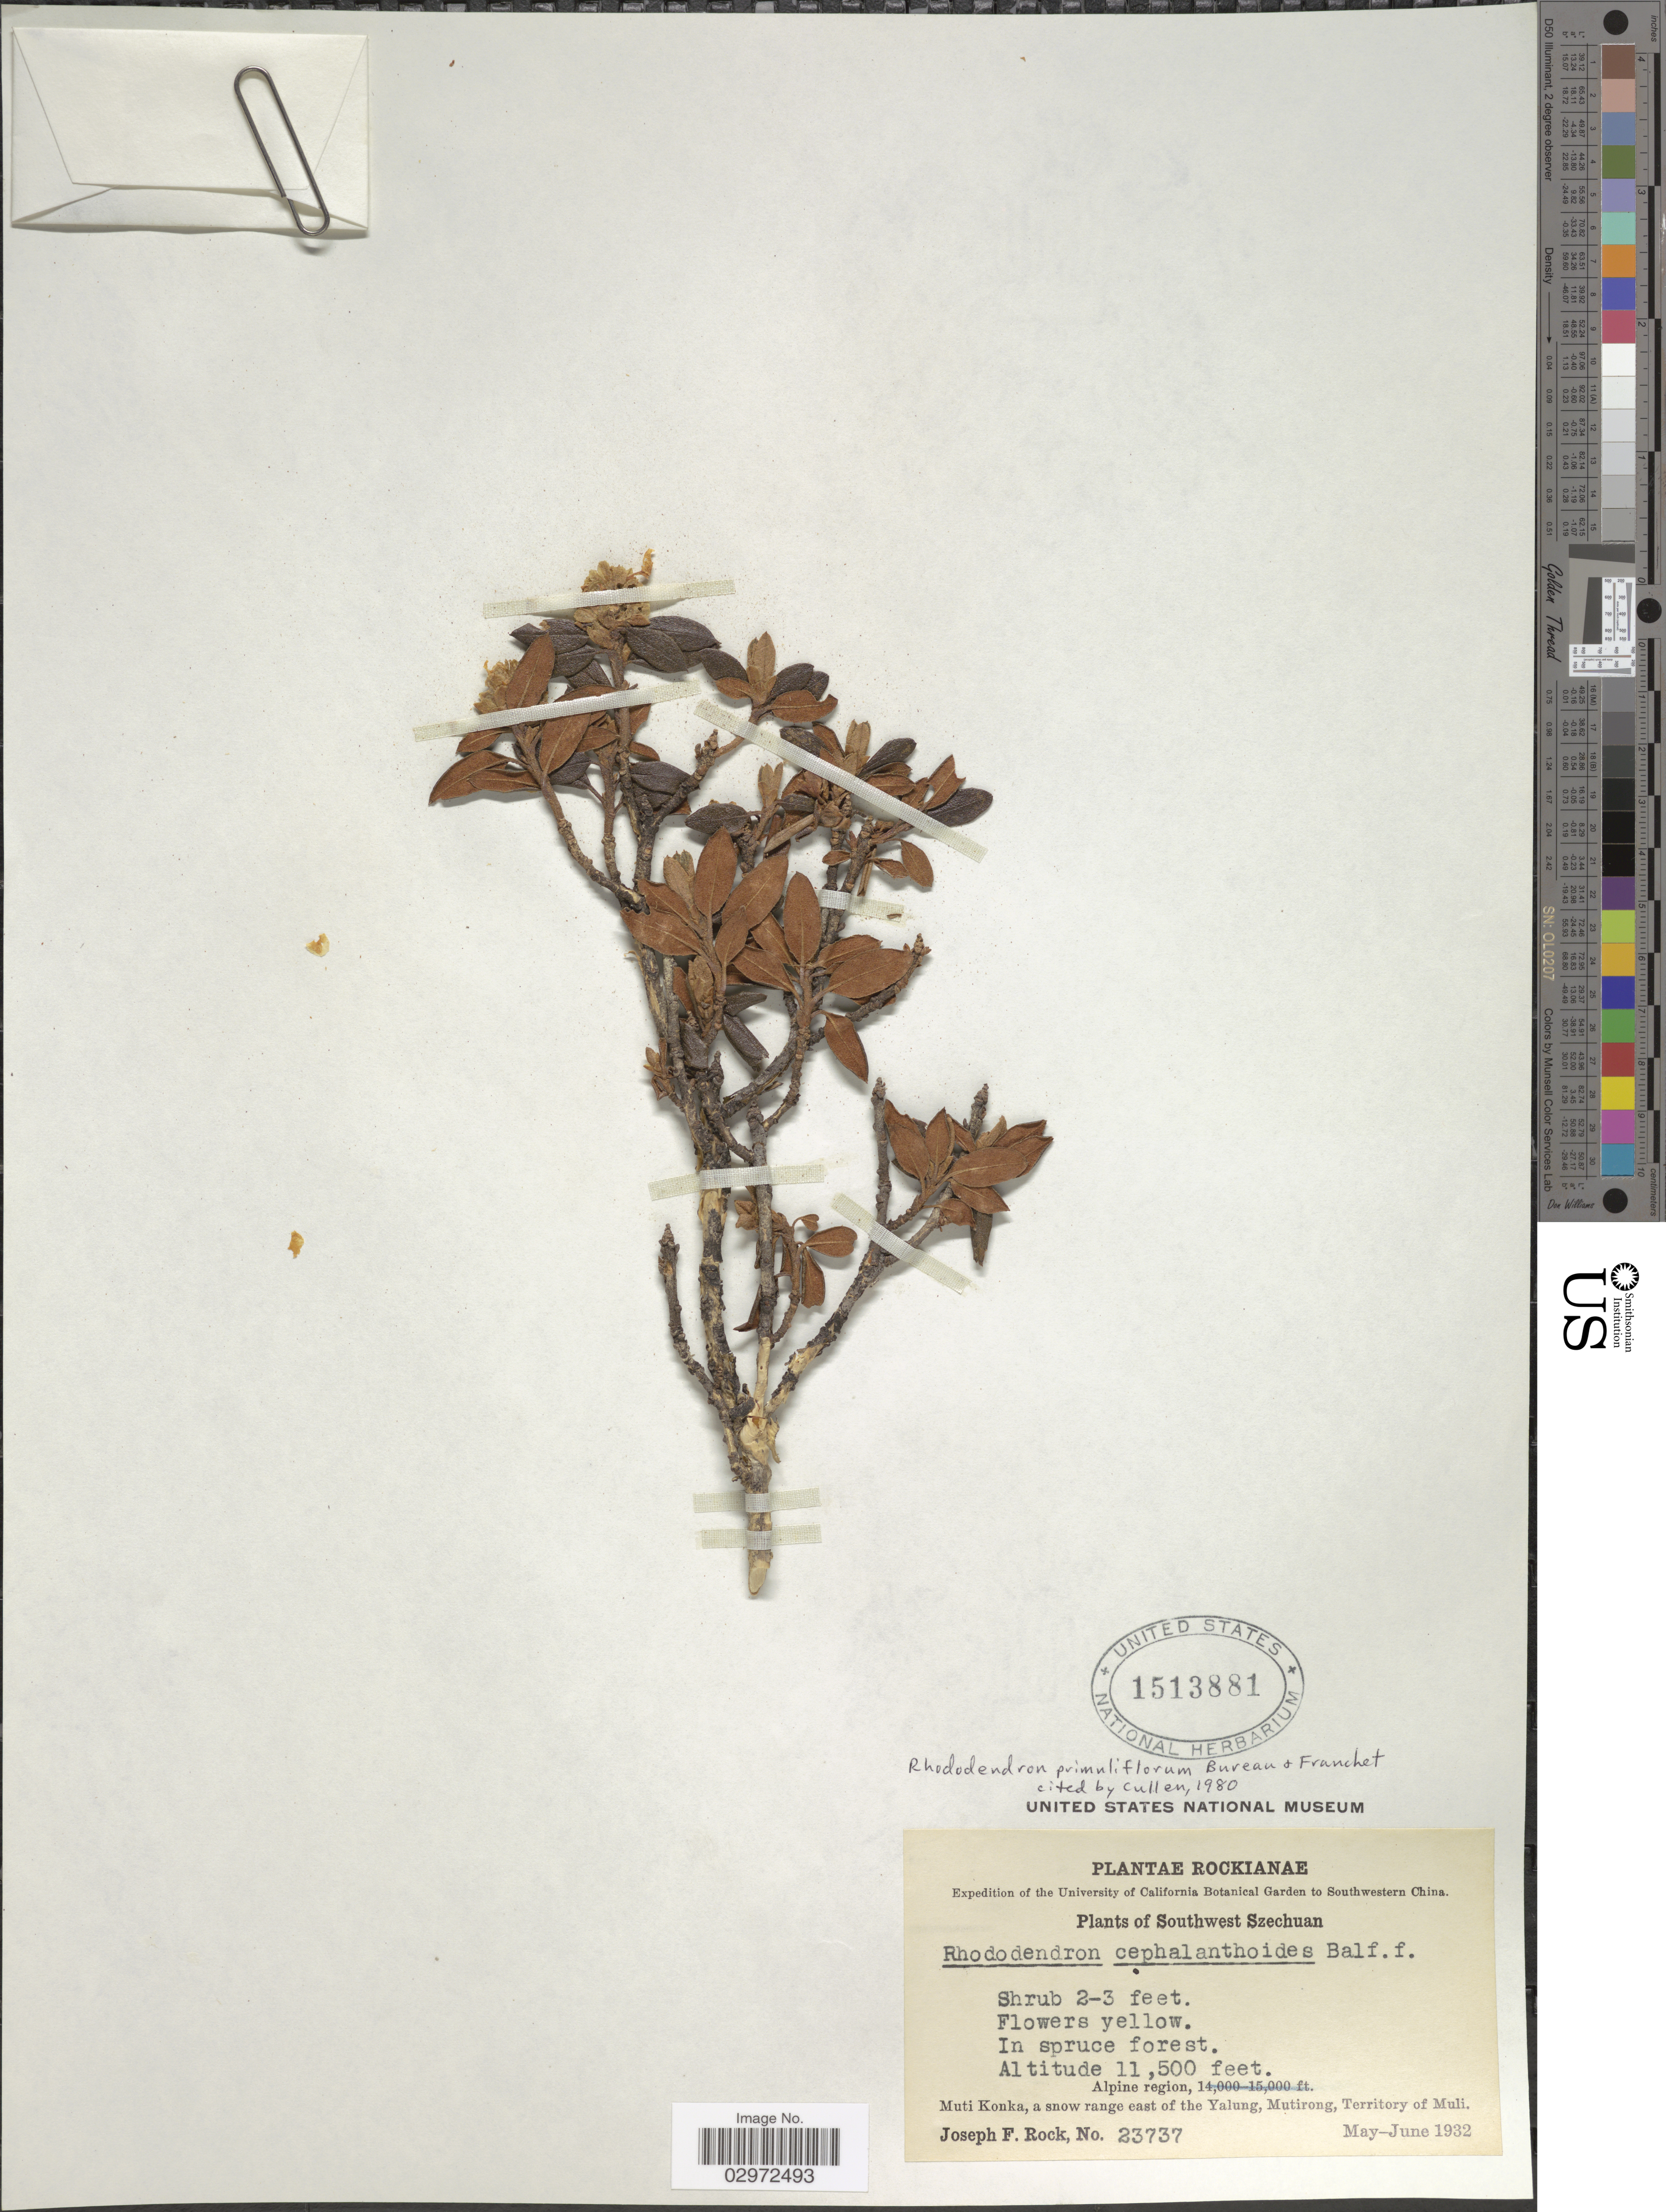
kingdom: Plantae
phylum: Tracheophyta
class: Magnoliopsida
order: Ericales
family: Ericaceae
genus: Rhododendron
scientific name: Rhododendron primuliflorum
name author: É. Bureau & Franch.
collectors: J. F. Rock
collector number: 23737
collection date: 1932-05/1932-06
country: China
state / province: Sichuan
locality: Southwest Szechuan, Muti Konka, a snow range east of the Yalung, Mutirong, Territory of Muli.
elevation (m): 3505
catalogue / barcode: US 1513881